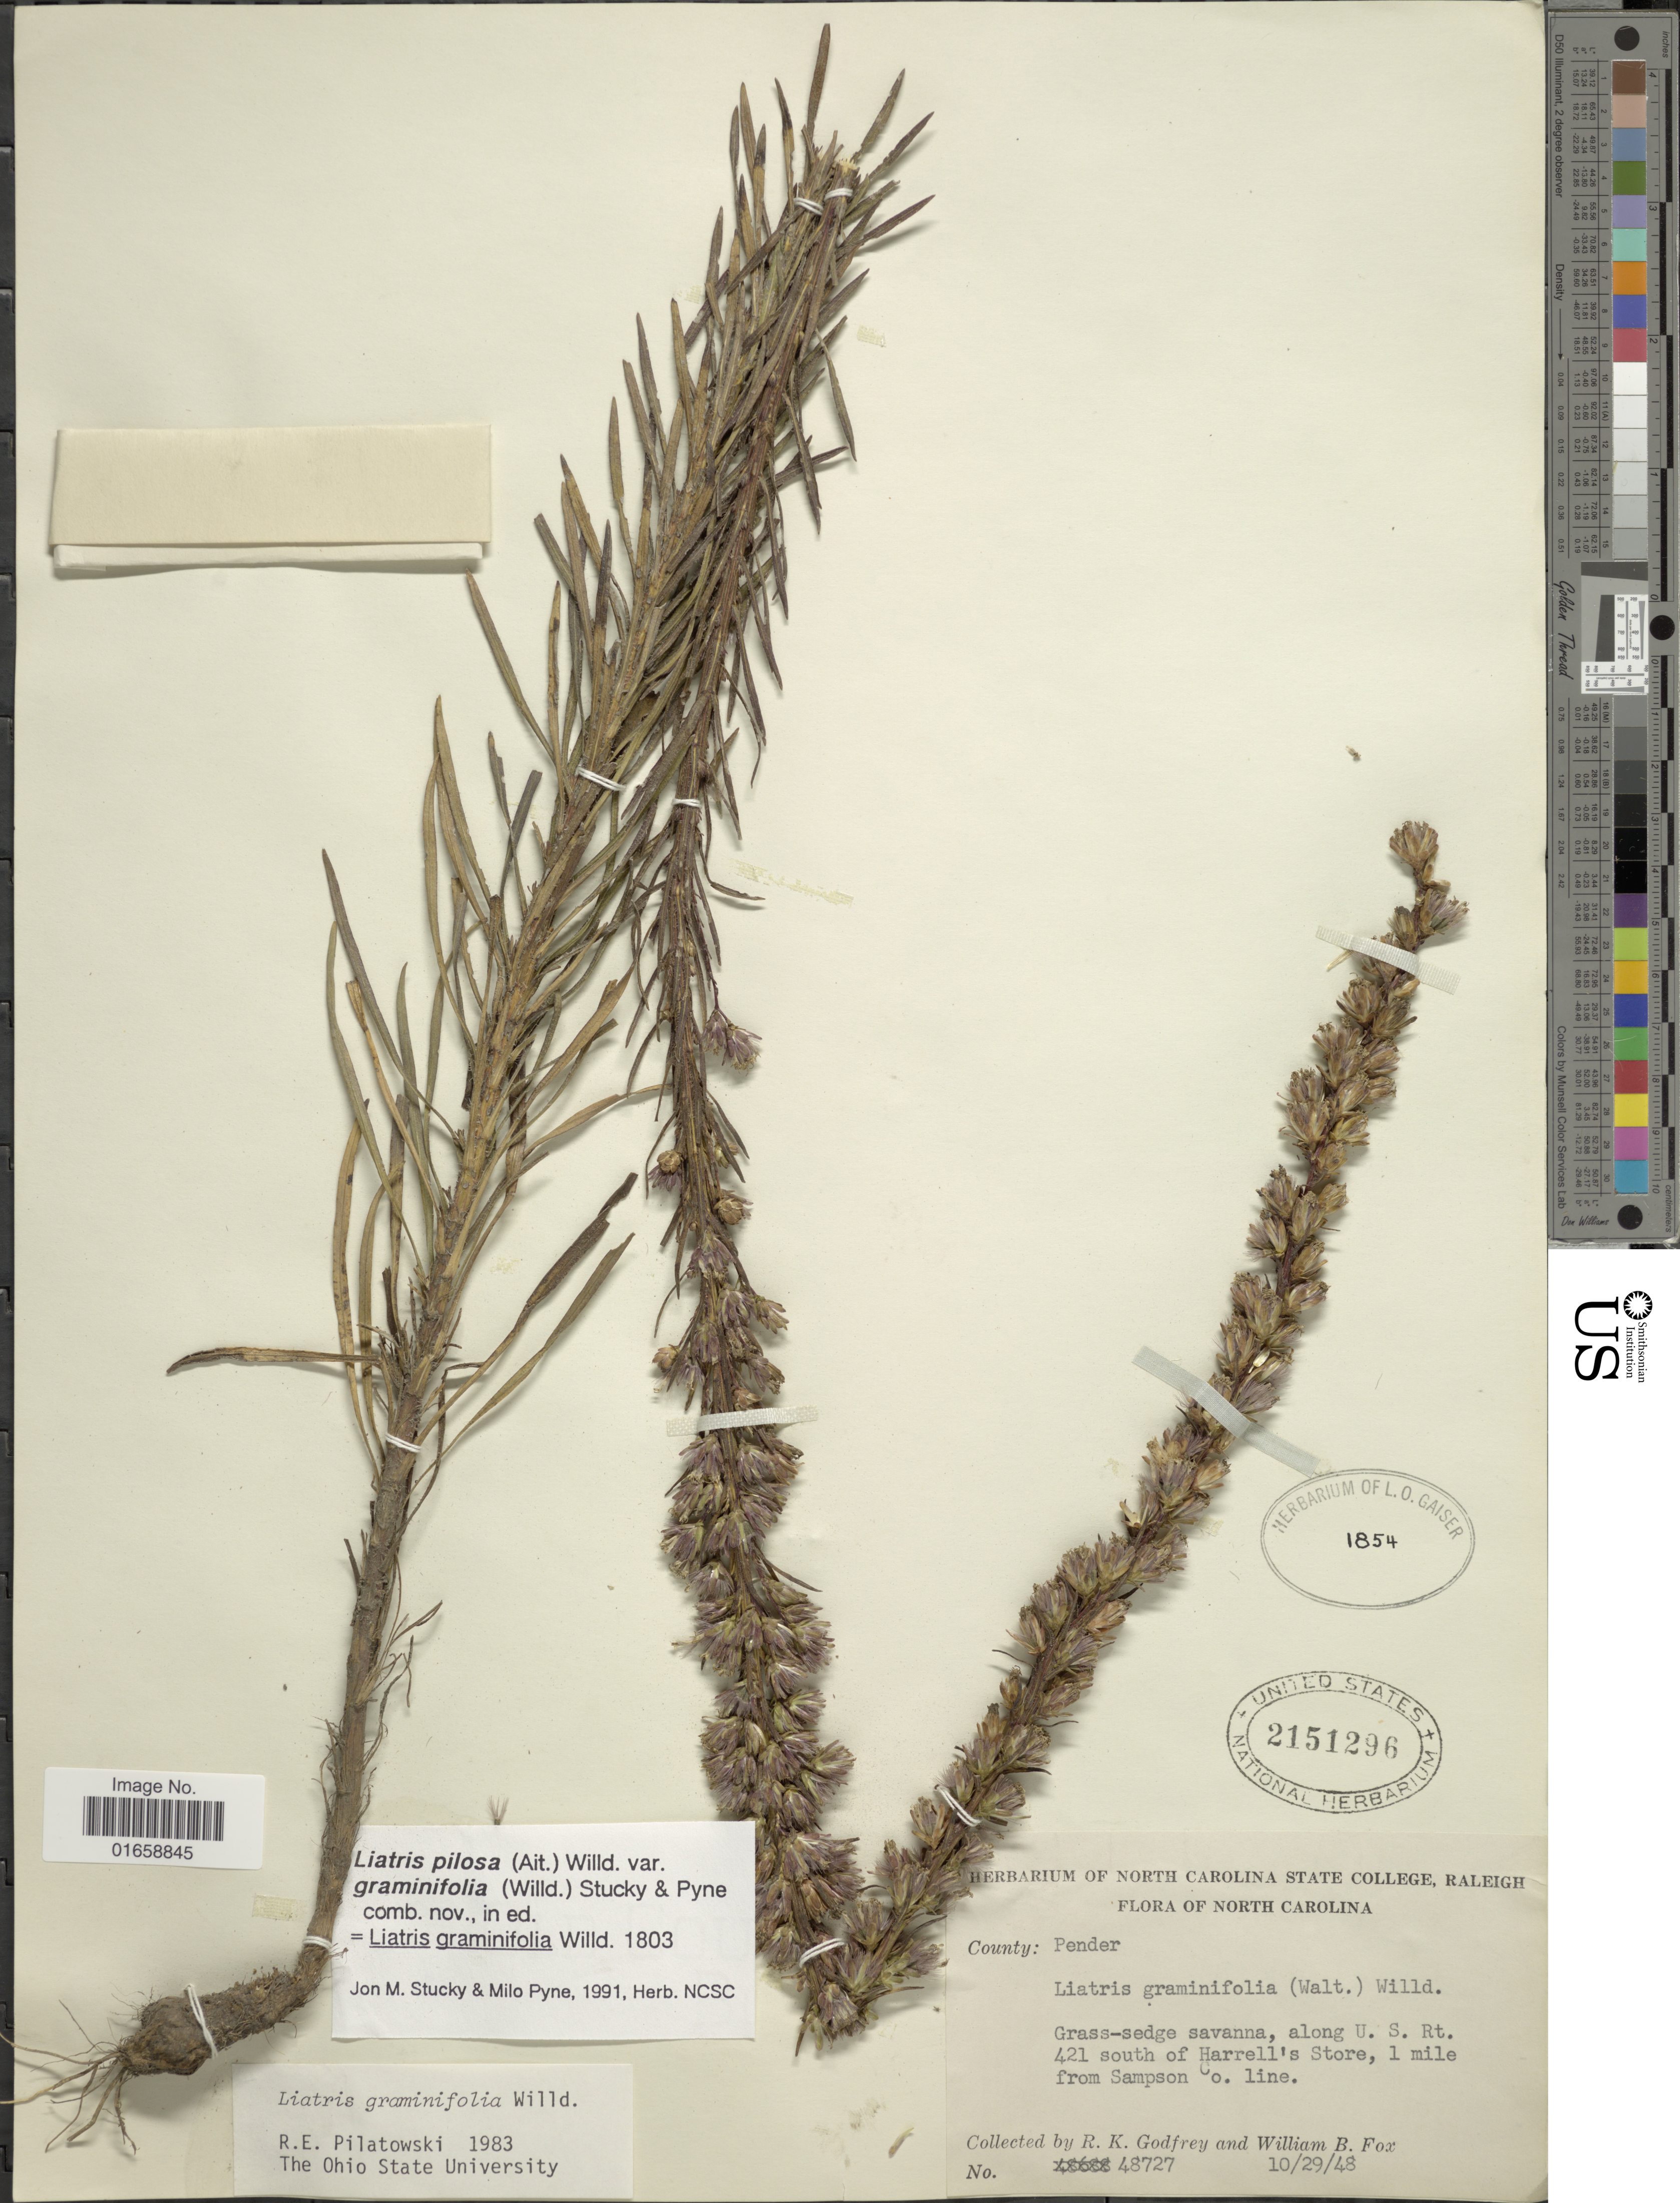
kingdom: Plantae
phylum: Tracheophyta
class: Magnoliopsida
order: Asterales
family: Asteraceae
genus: Liatris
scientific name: Liatris pilosa var. graminifolia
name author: Willd.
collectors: R. K. Godfrey & W. B. Fox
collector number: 48727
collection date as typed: Transcribed d/m/y: 29/10/48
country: United States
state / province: North Carolina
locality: County: Pender, Grass-sedge savanna, along U.S. Rt. 421 south of Harrell's Store, 1 mile from Sampson Co.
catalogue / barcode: US 2151296